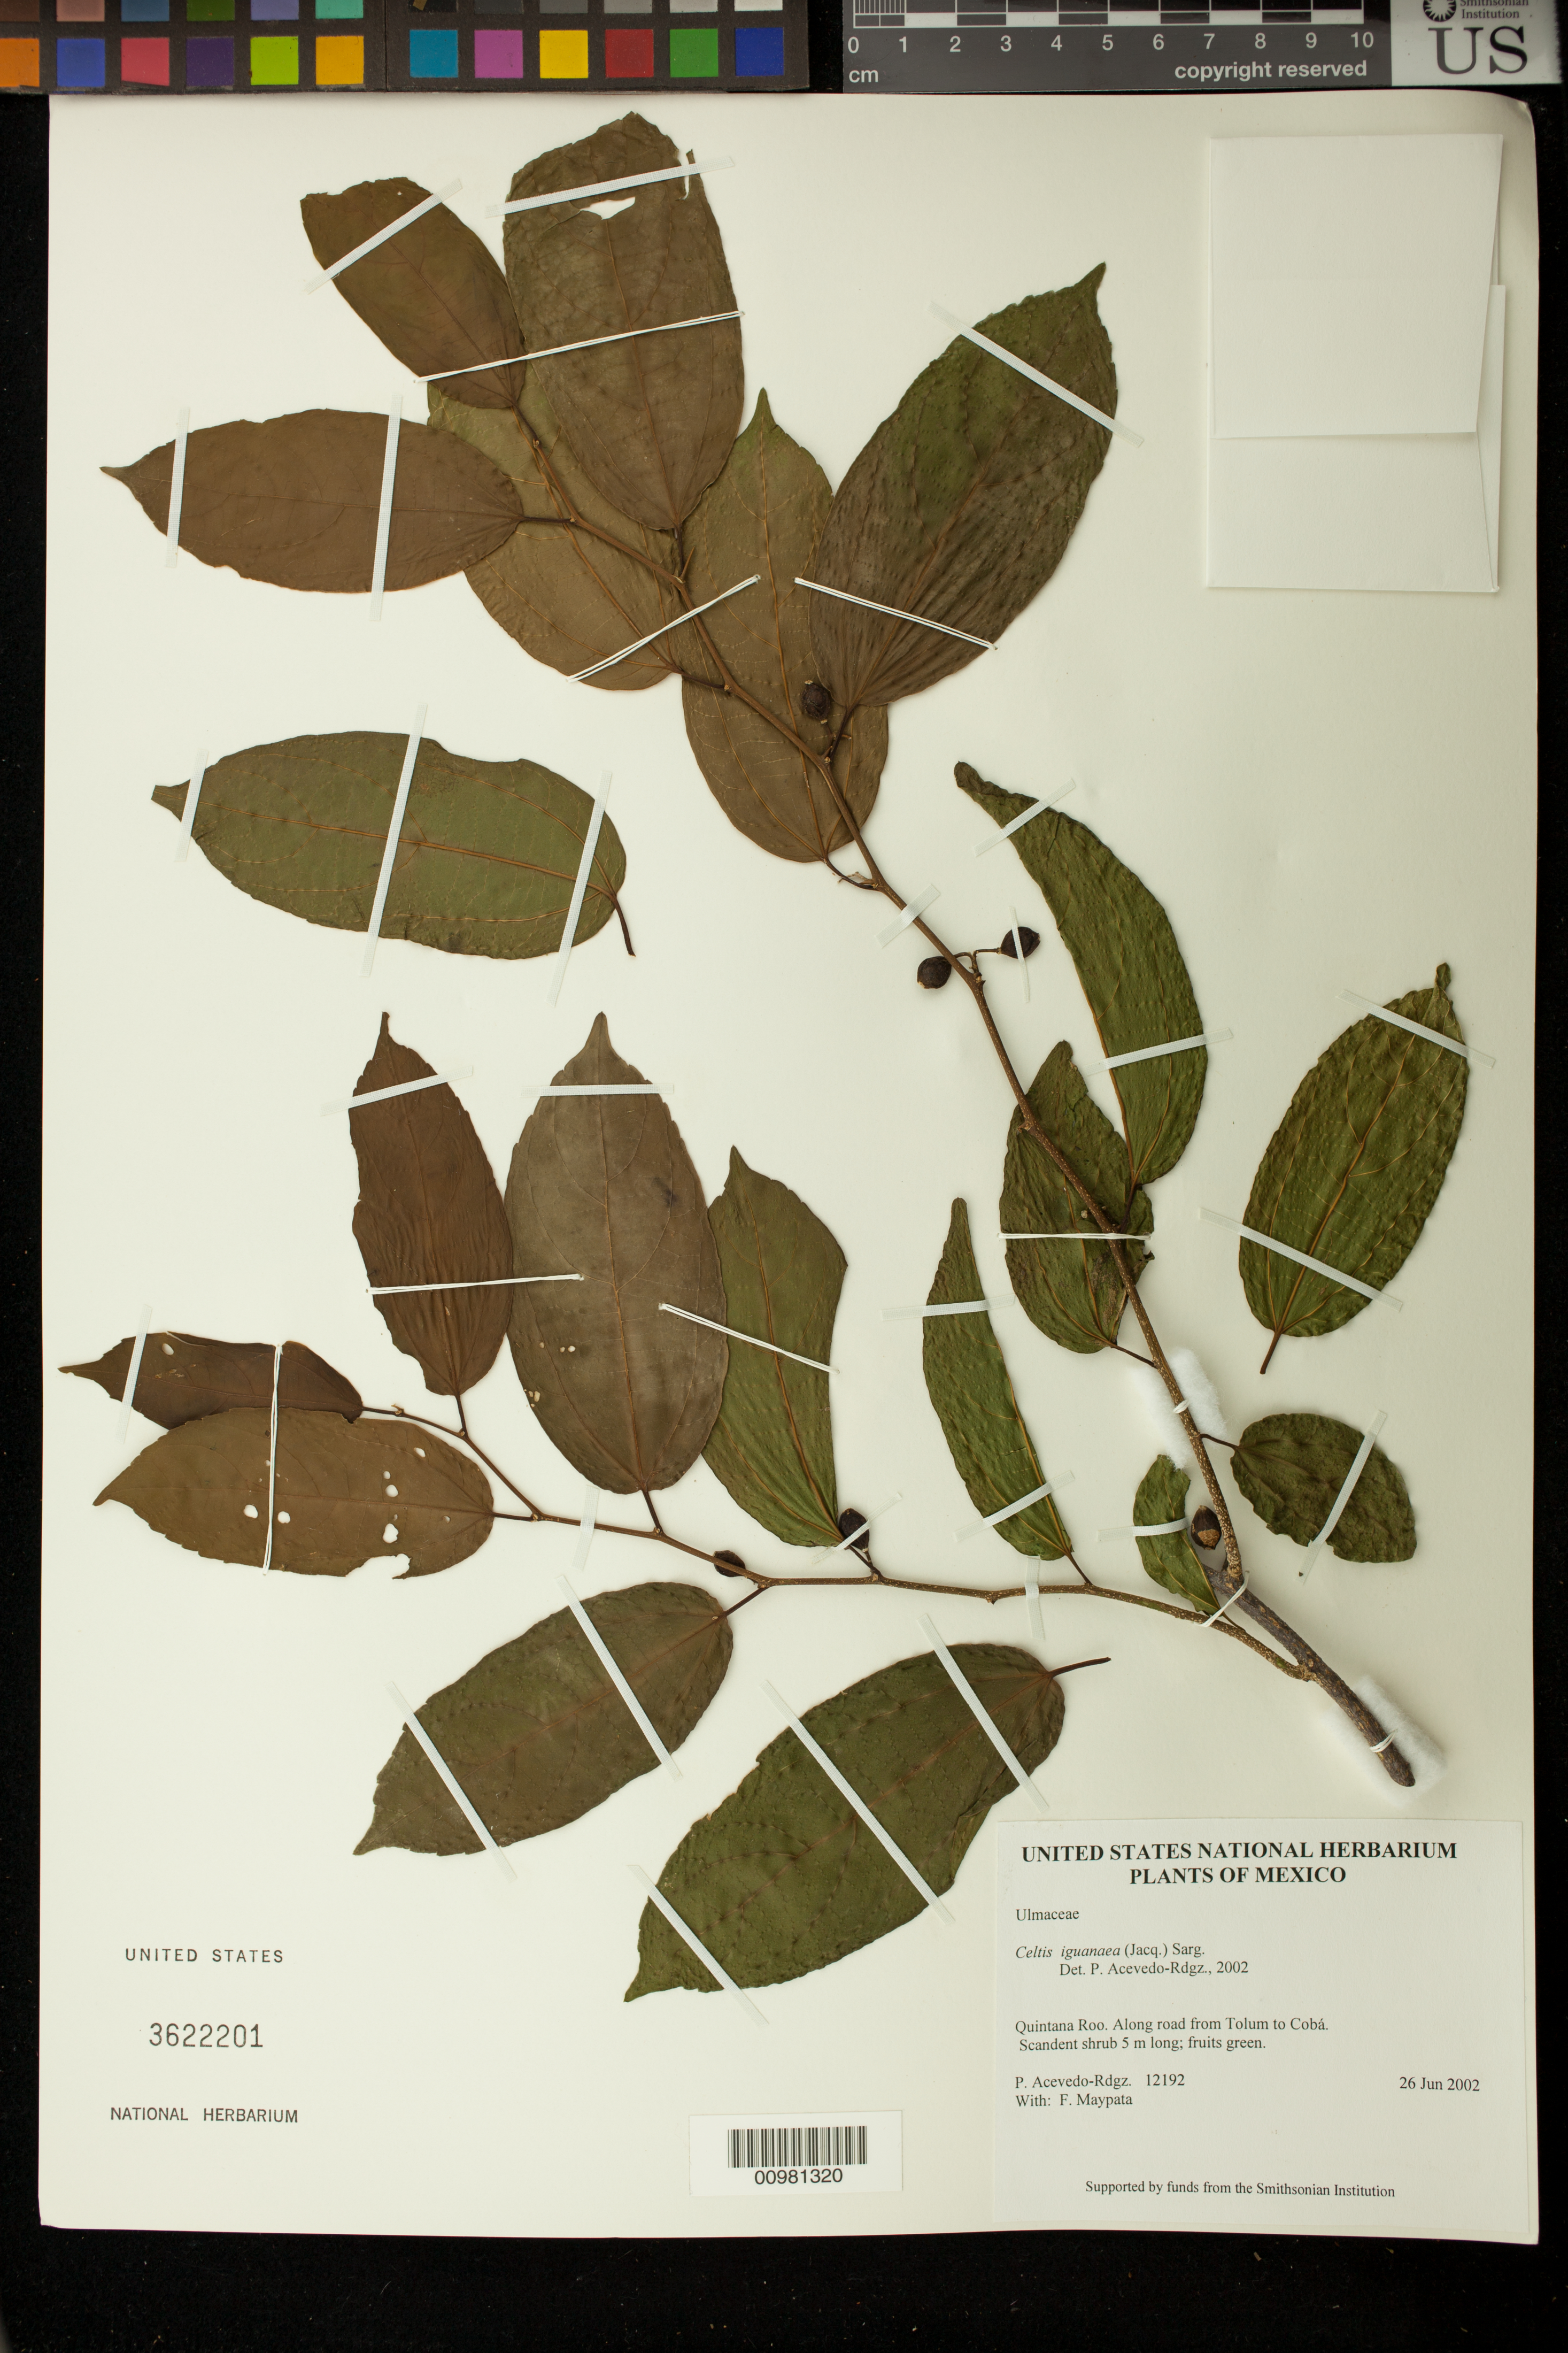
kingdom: Plantae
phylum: Tracheophyta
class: Magnoliopsida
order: Rosales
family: Cannabaceae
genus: Celtis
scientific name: Celtis iguanaea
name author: (Jacq.) Sarg.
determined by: Acevedo-Rodríguez, P., (BOT), Smithsonian Institution - National Museum of Natural History (UNITED STATES)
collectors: P. Acevedo-Rodr. & F. Maypata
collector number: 12192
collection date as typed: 26 Jun 2002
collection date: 2002-06-26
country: Mexico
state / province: Quintana Roo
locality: Quintana Roo. Along road from Tolum to Cobá.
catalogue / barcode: US 3622201